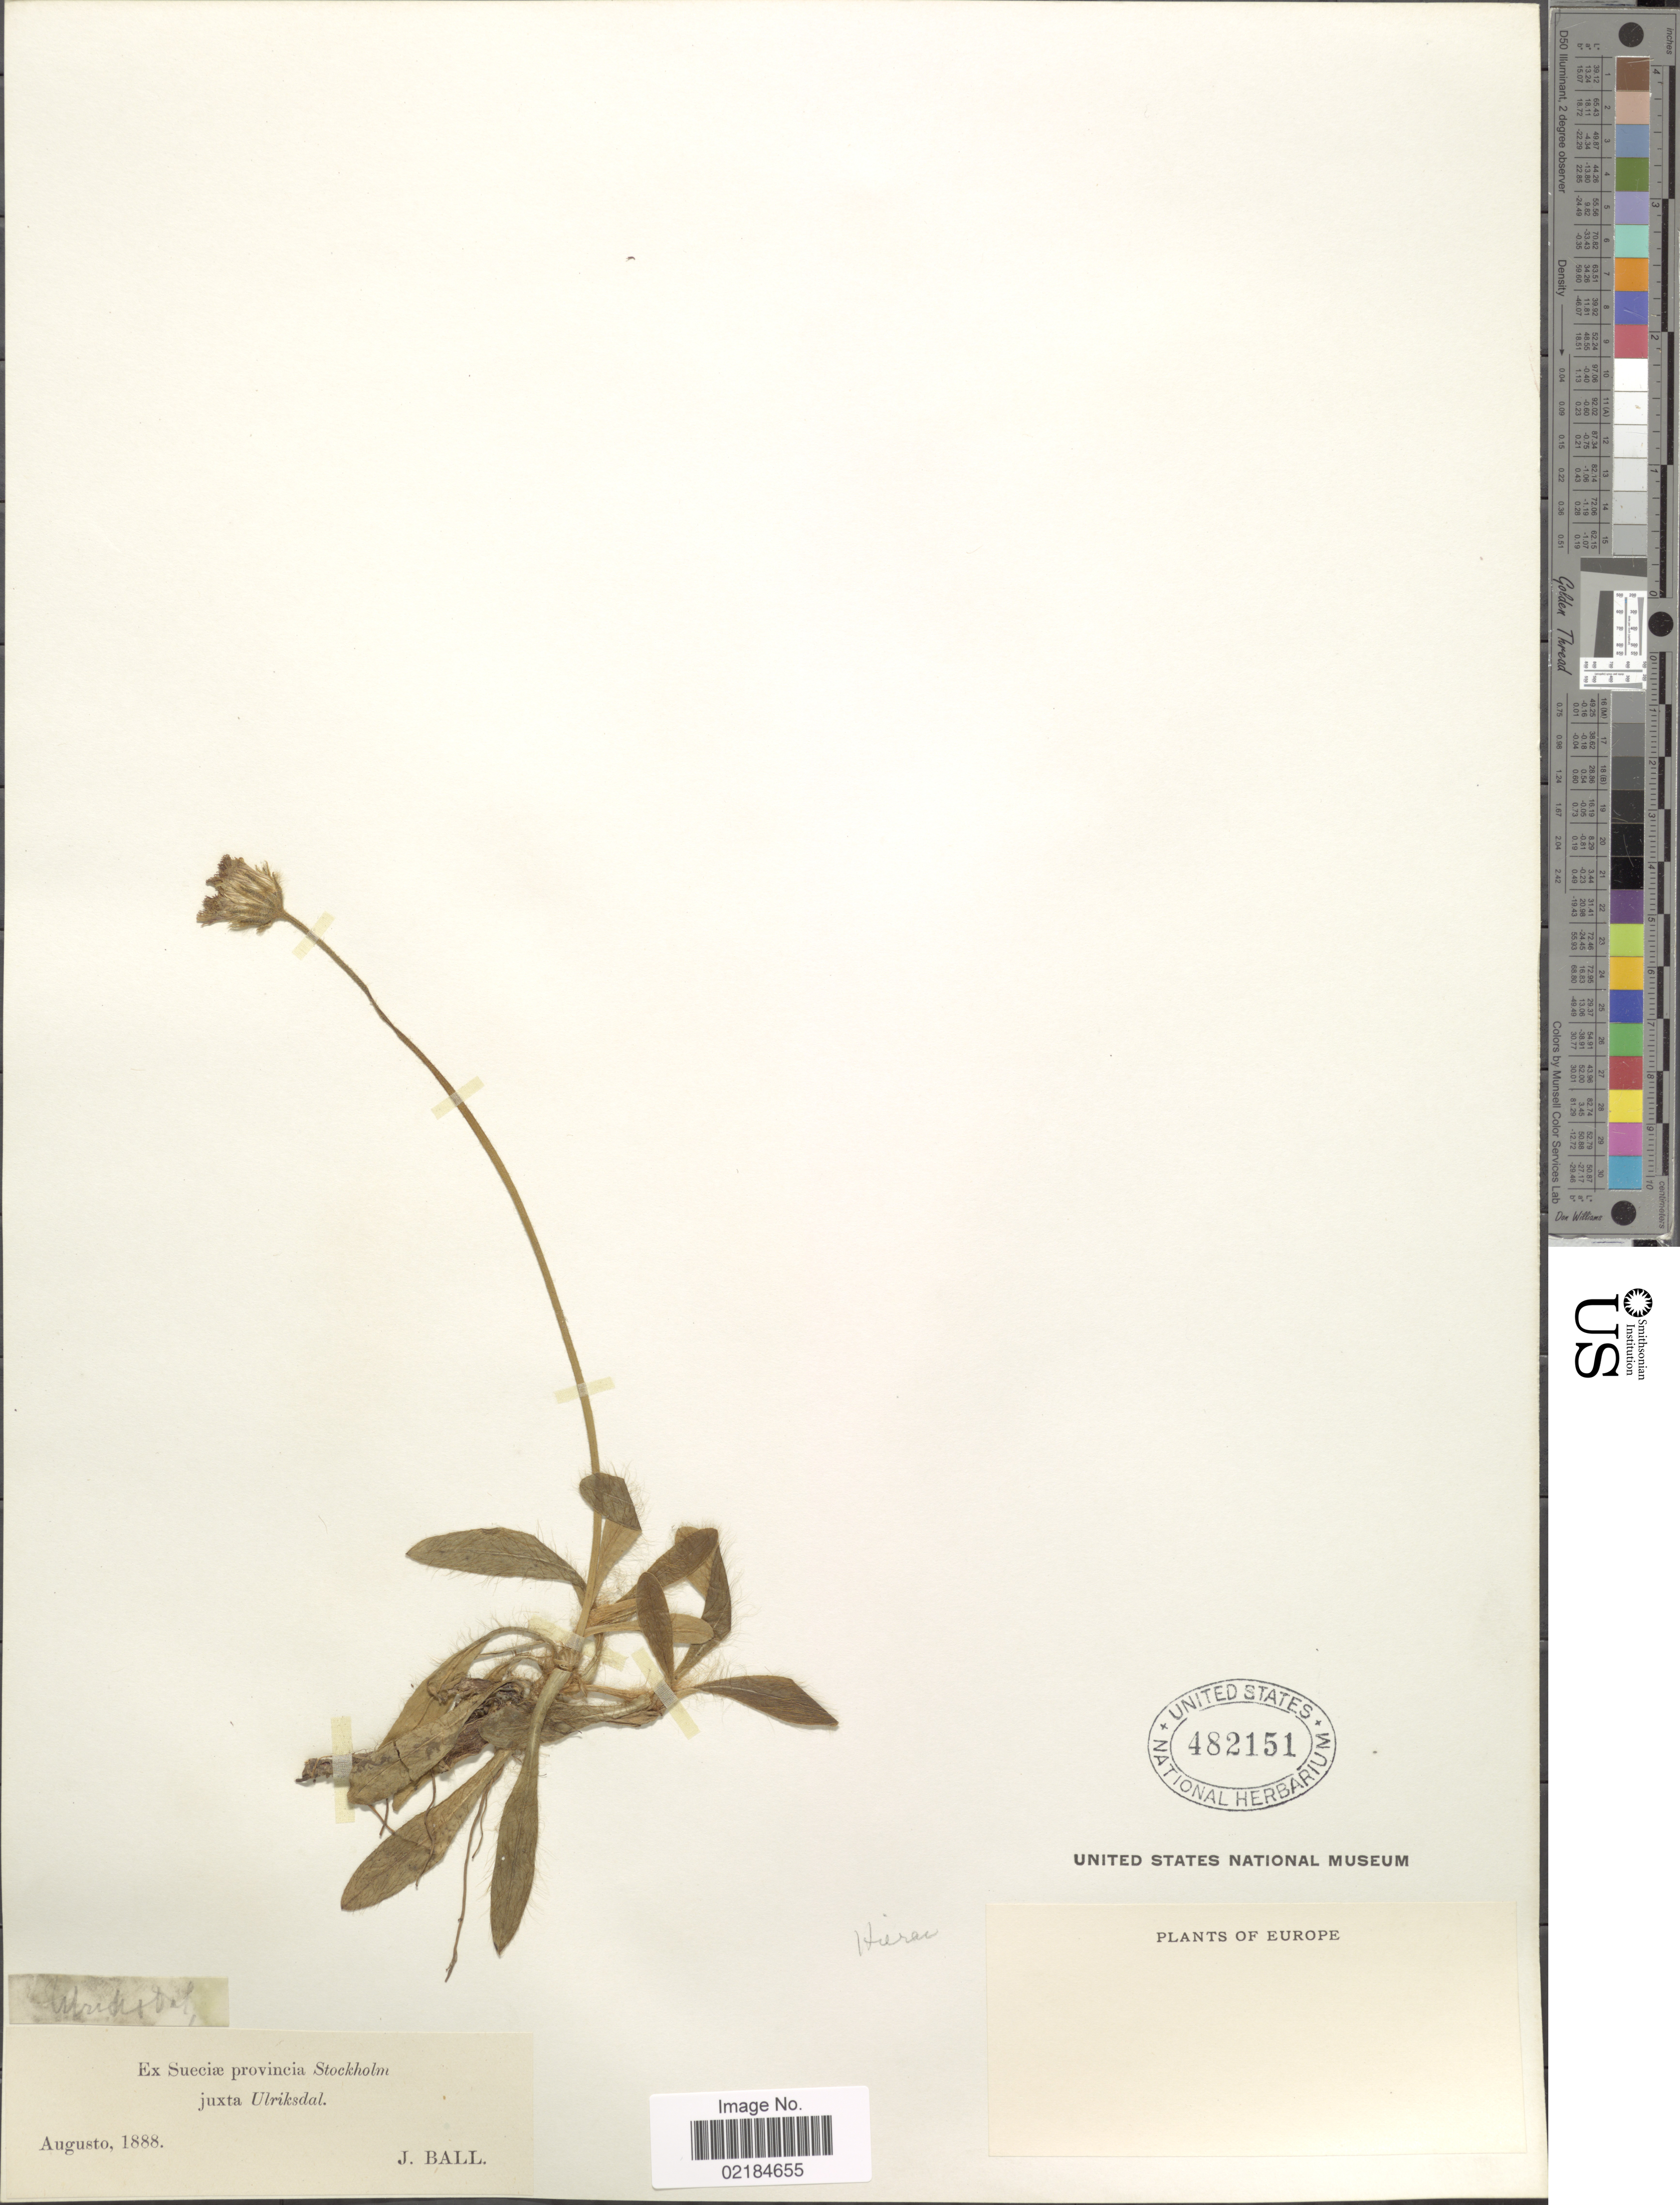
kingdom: Plantae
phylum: Tracheophyta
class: Magnoliopsida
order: Asterales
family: Asteraceae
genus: Hieracium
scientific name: Hieracium repandulare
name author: Druce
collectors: J. Ball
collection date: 1888-08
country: Sweden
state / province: Stockholm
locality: Sueciae, Ulriksdal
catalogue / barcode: US 482151